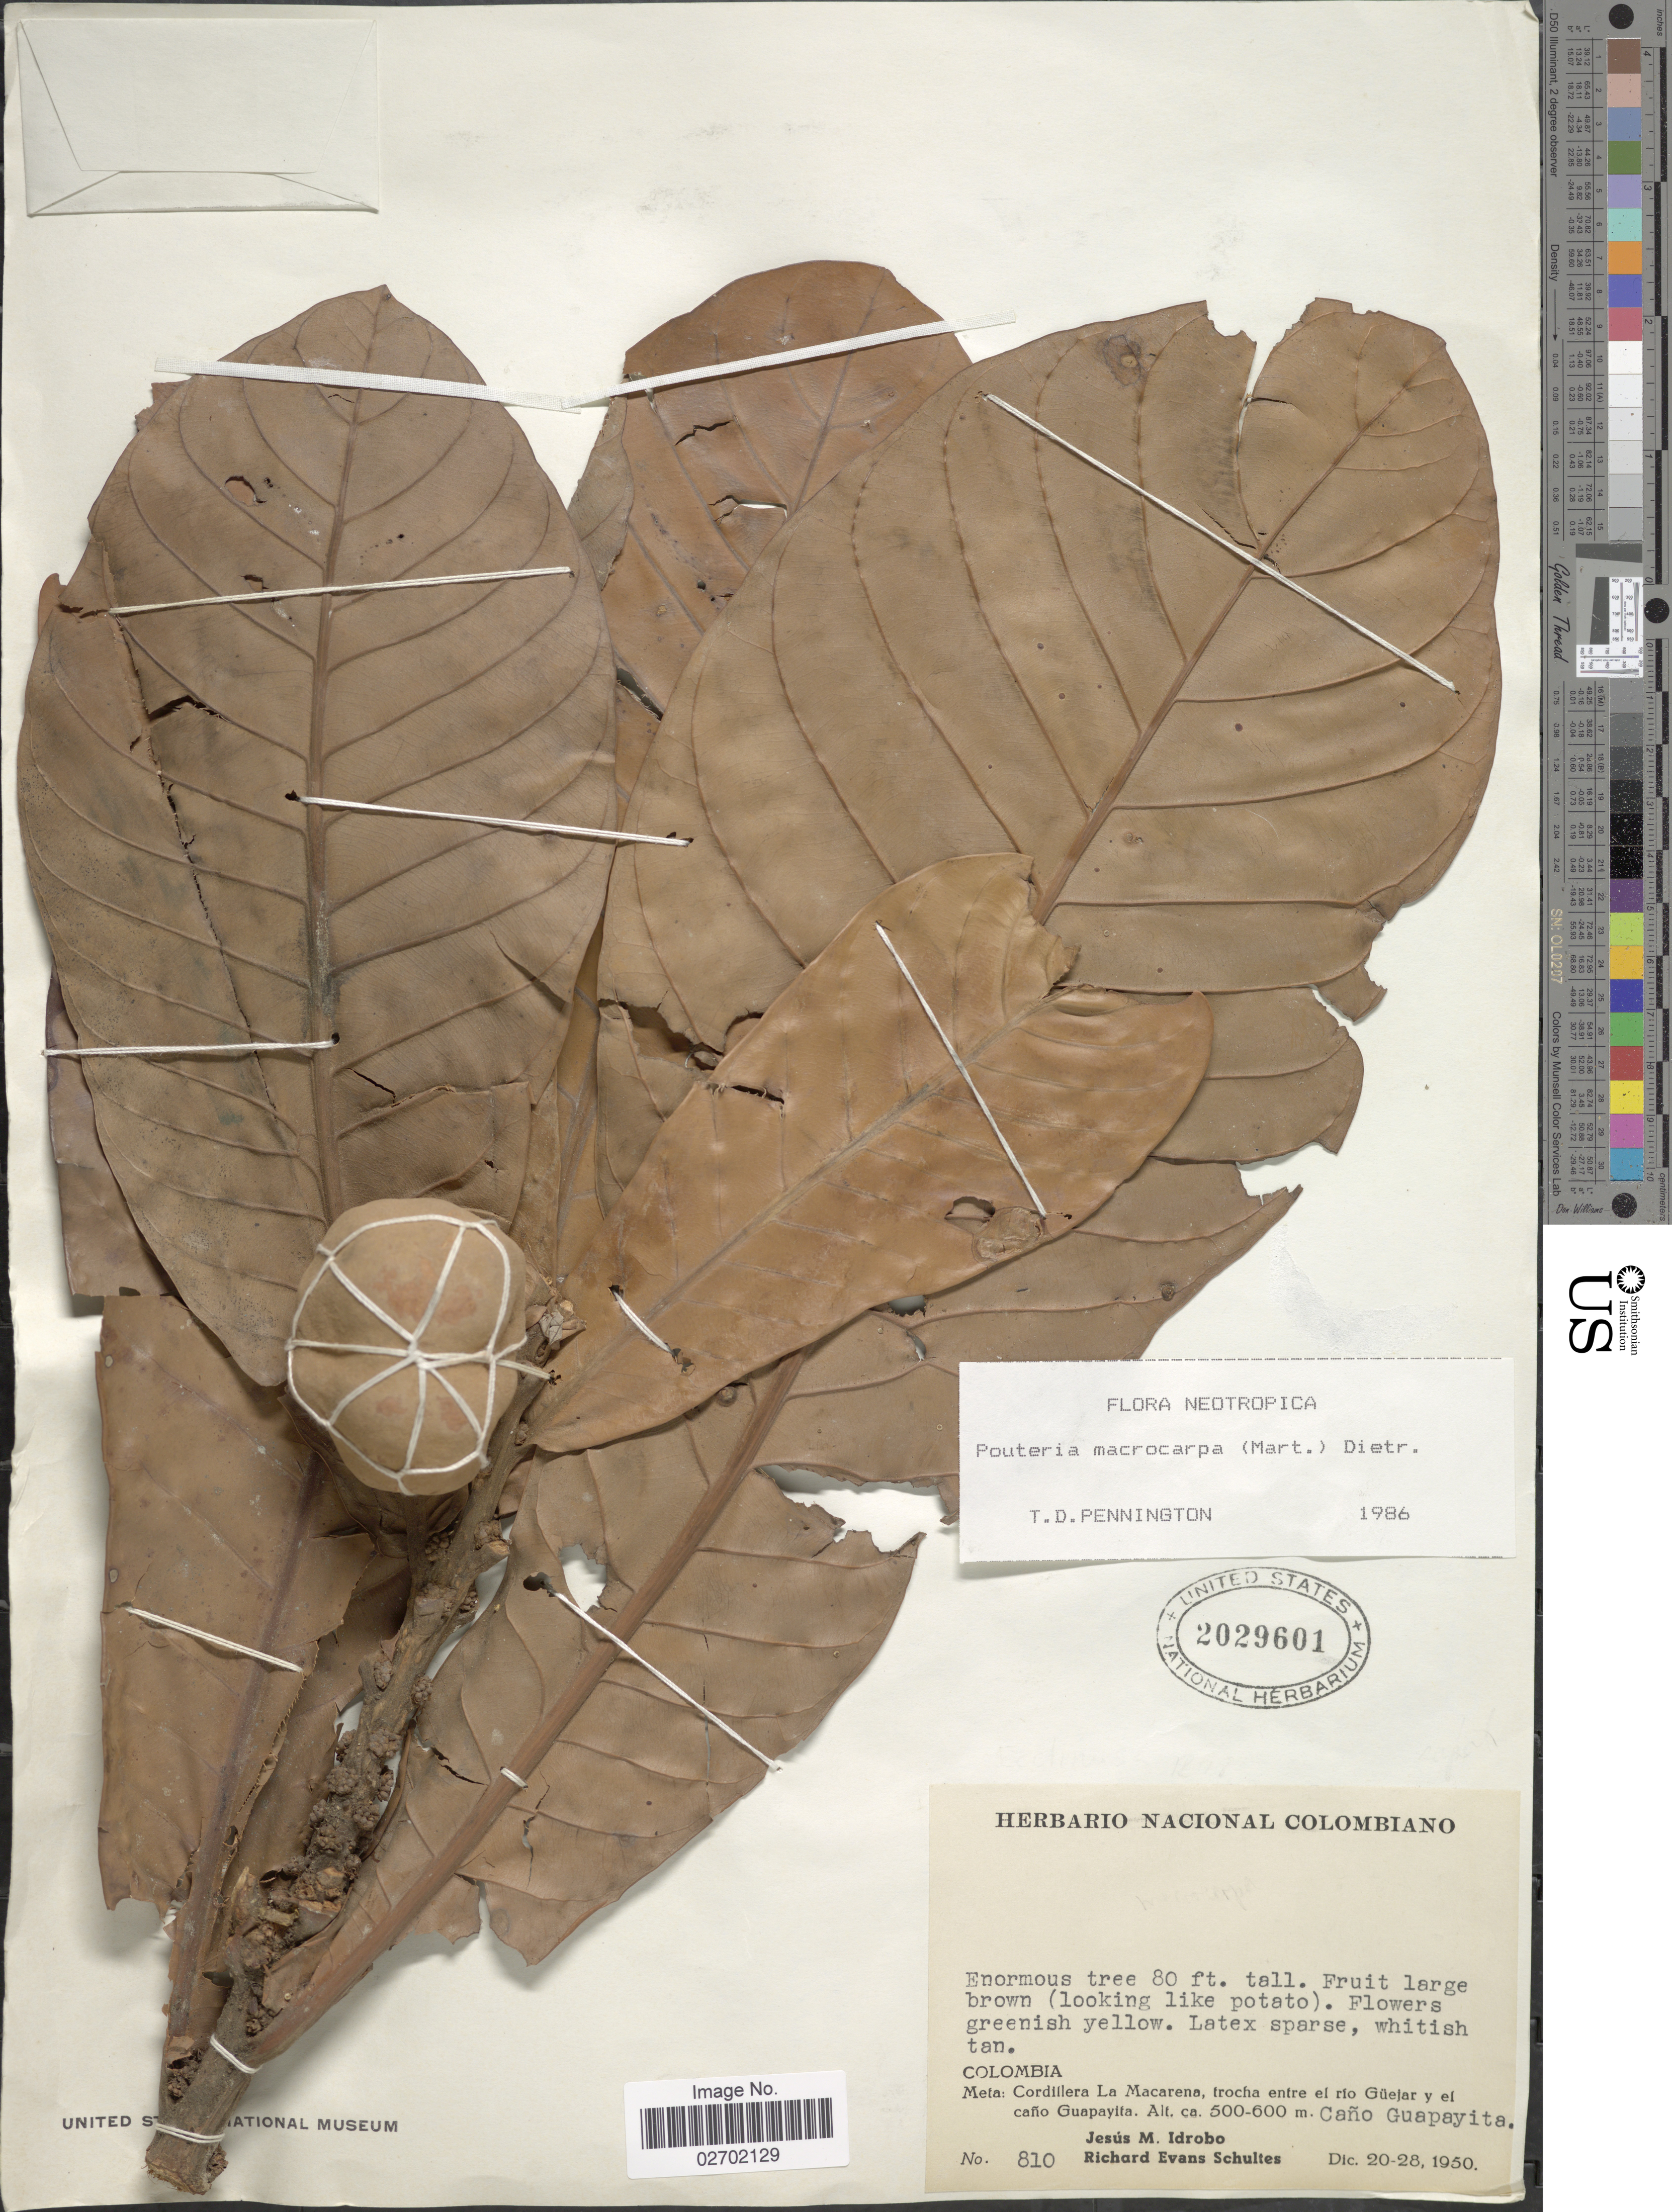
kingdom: Plantae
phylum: Tracheophyta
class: Magnoliopsida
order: Ericales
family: Sapotaceae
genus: Pouteria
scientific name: Pouteria macrocarpa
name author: (Mart.) D. Dietr.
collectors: J. M. Idrobo & R. E. Schultes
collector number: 810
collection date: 1950-12-20/1950-12-28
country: Colombia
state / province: Meta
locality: Cordillera La Macarena, trocha entre el río Güejar el caño Guapayita. Caño Guapayita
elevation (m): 500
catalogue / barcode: US 2029601